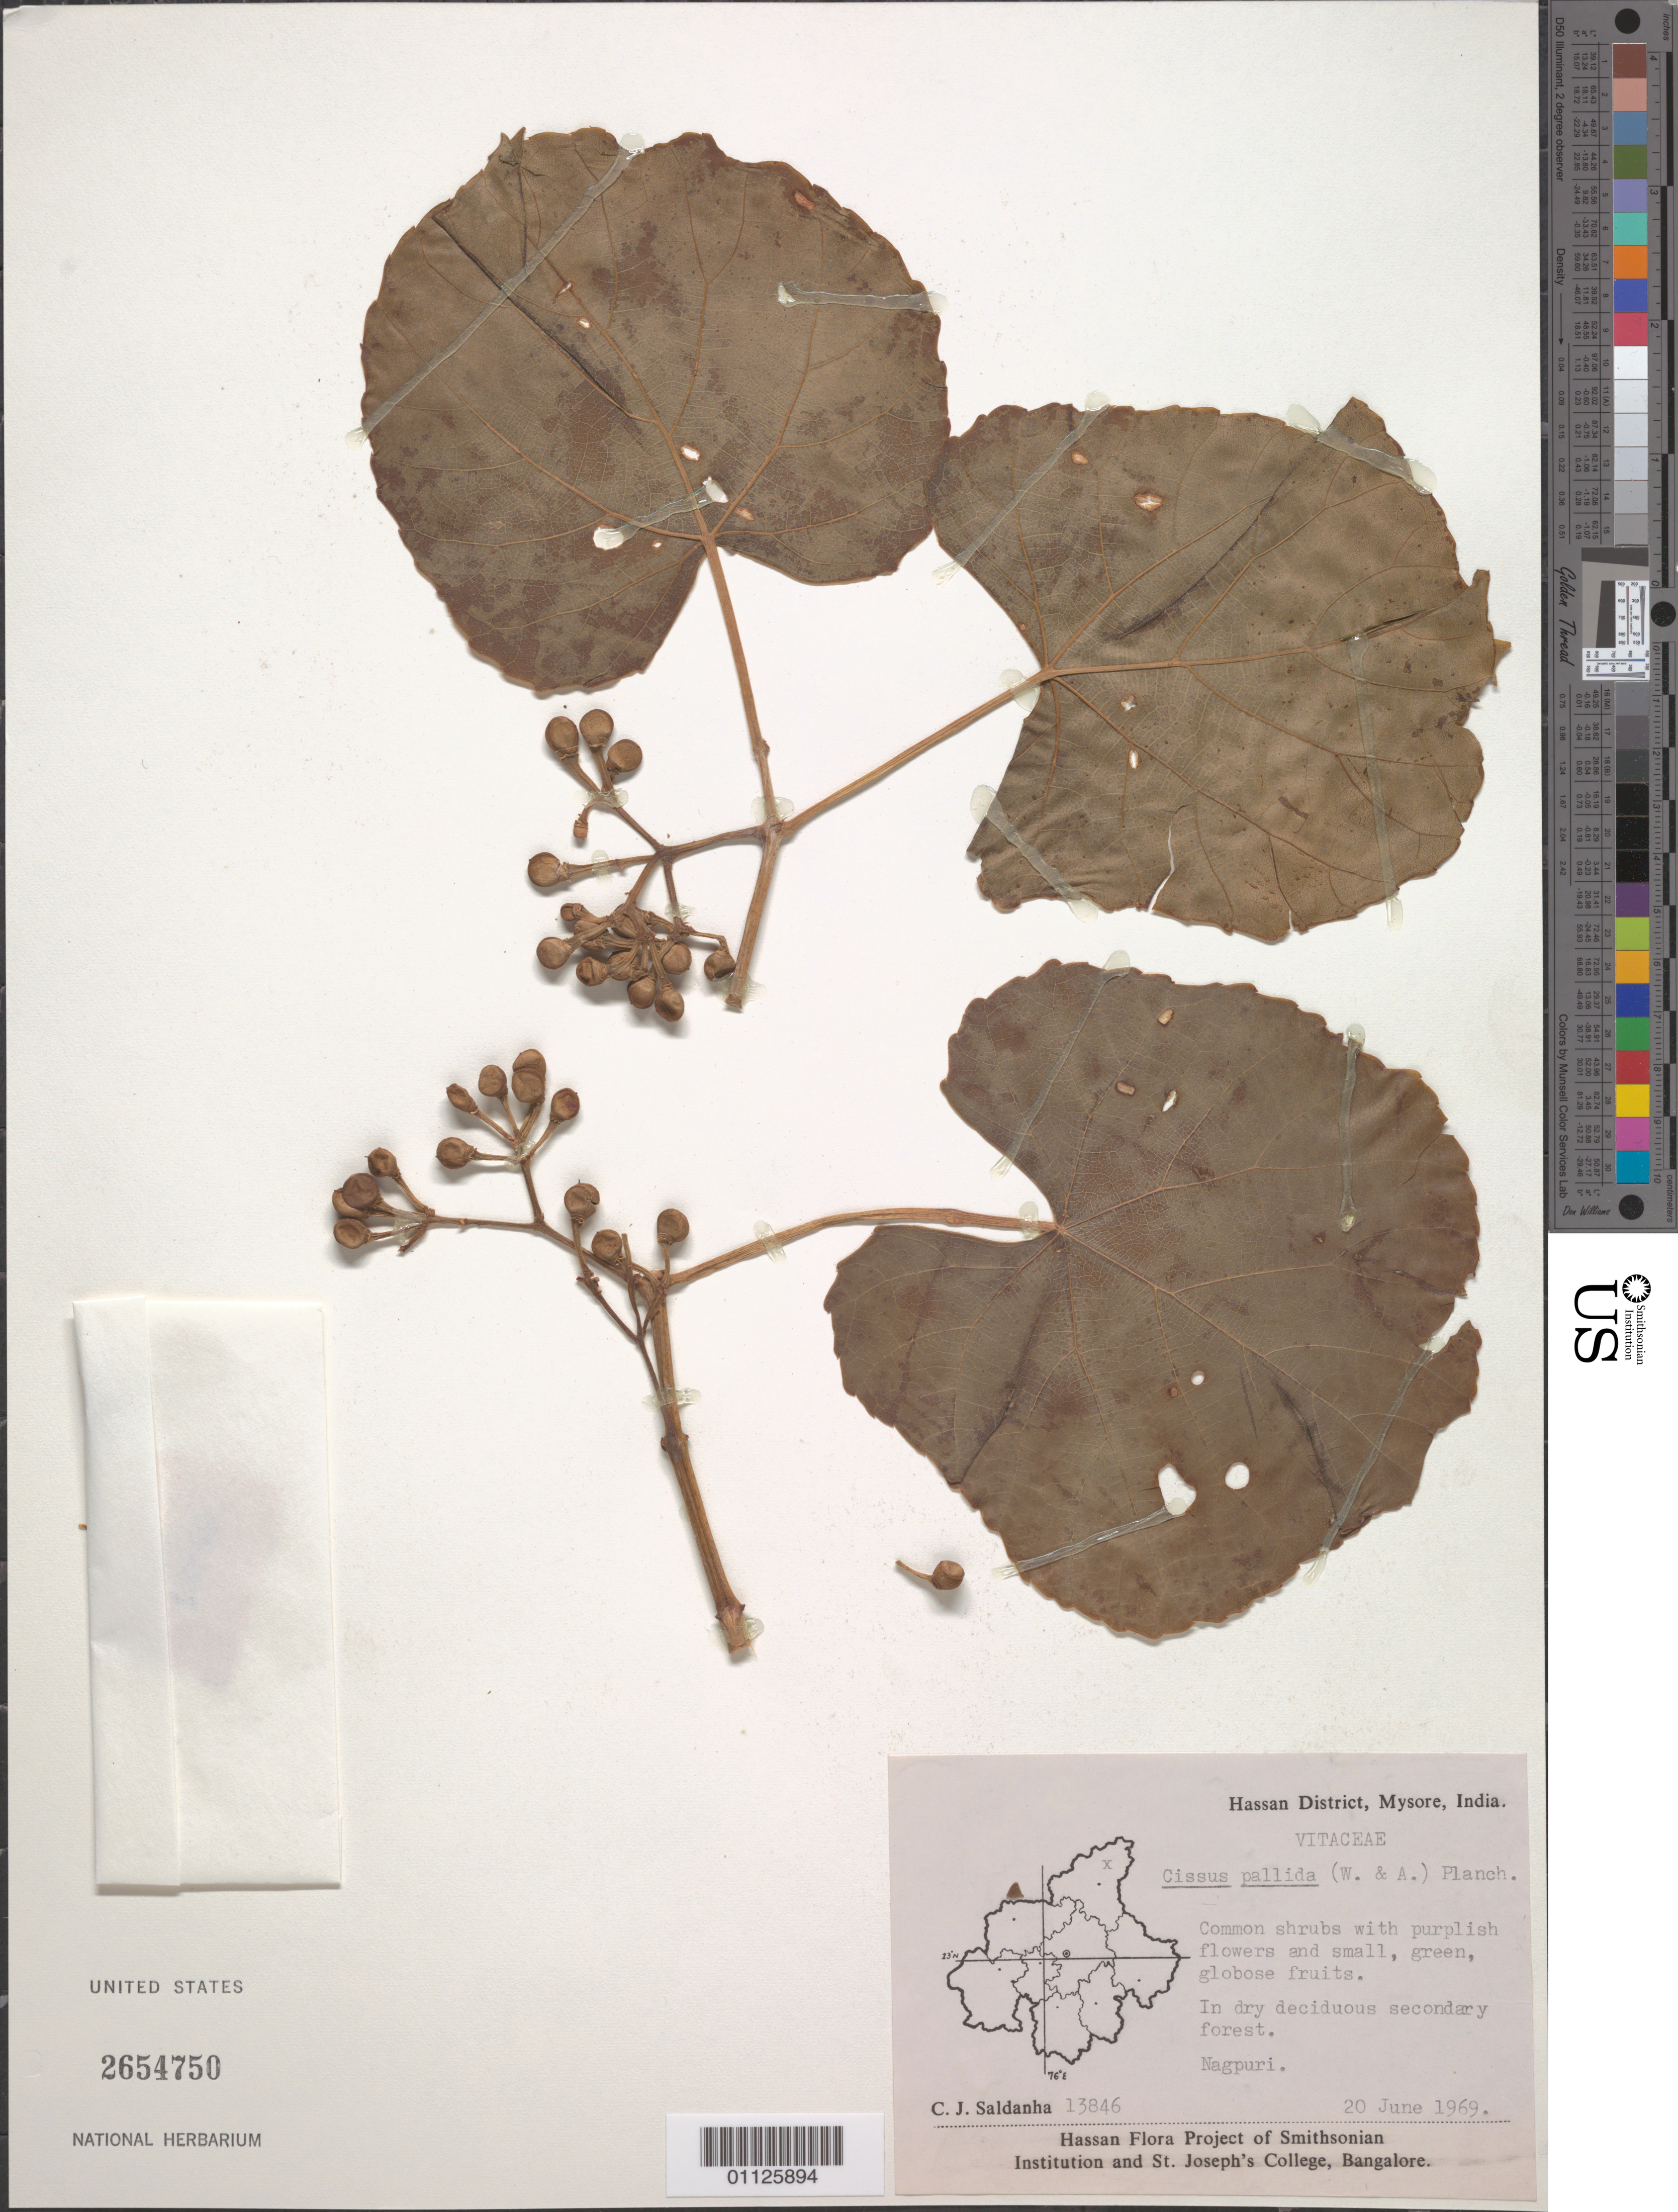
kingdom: Plantae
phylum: Tracheophyta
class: Magnoliopsida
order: Vitales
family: Vitaceae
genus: Cissus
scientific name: Cissus pallida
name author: (Wight & Arn.) Planch.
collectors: C. J. Saldanha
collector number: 13846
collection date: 1969-06-20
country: India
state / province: Karnataka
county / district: Mysore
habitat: In dry deciduous secondary forest. Common shrubs.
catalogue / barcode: US 2654750